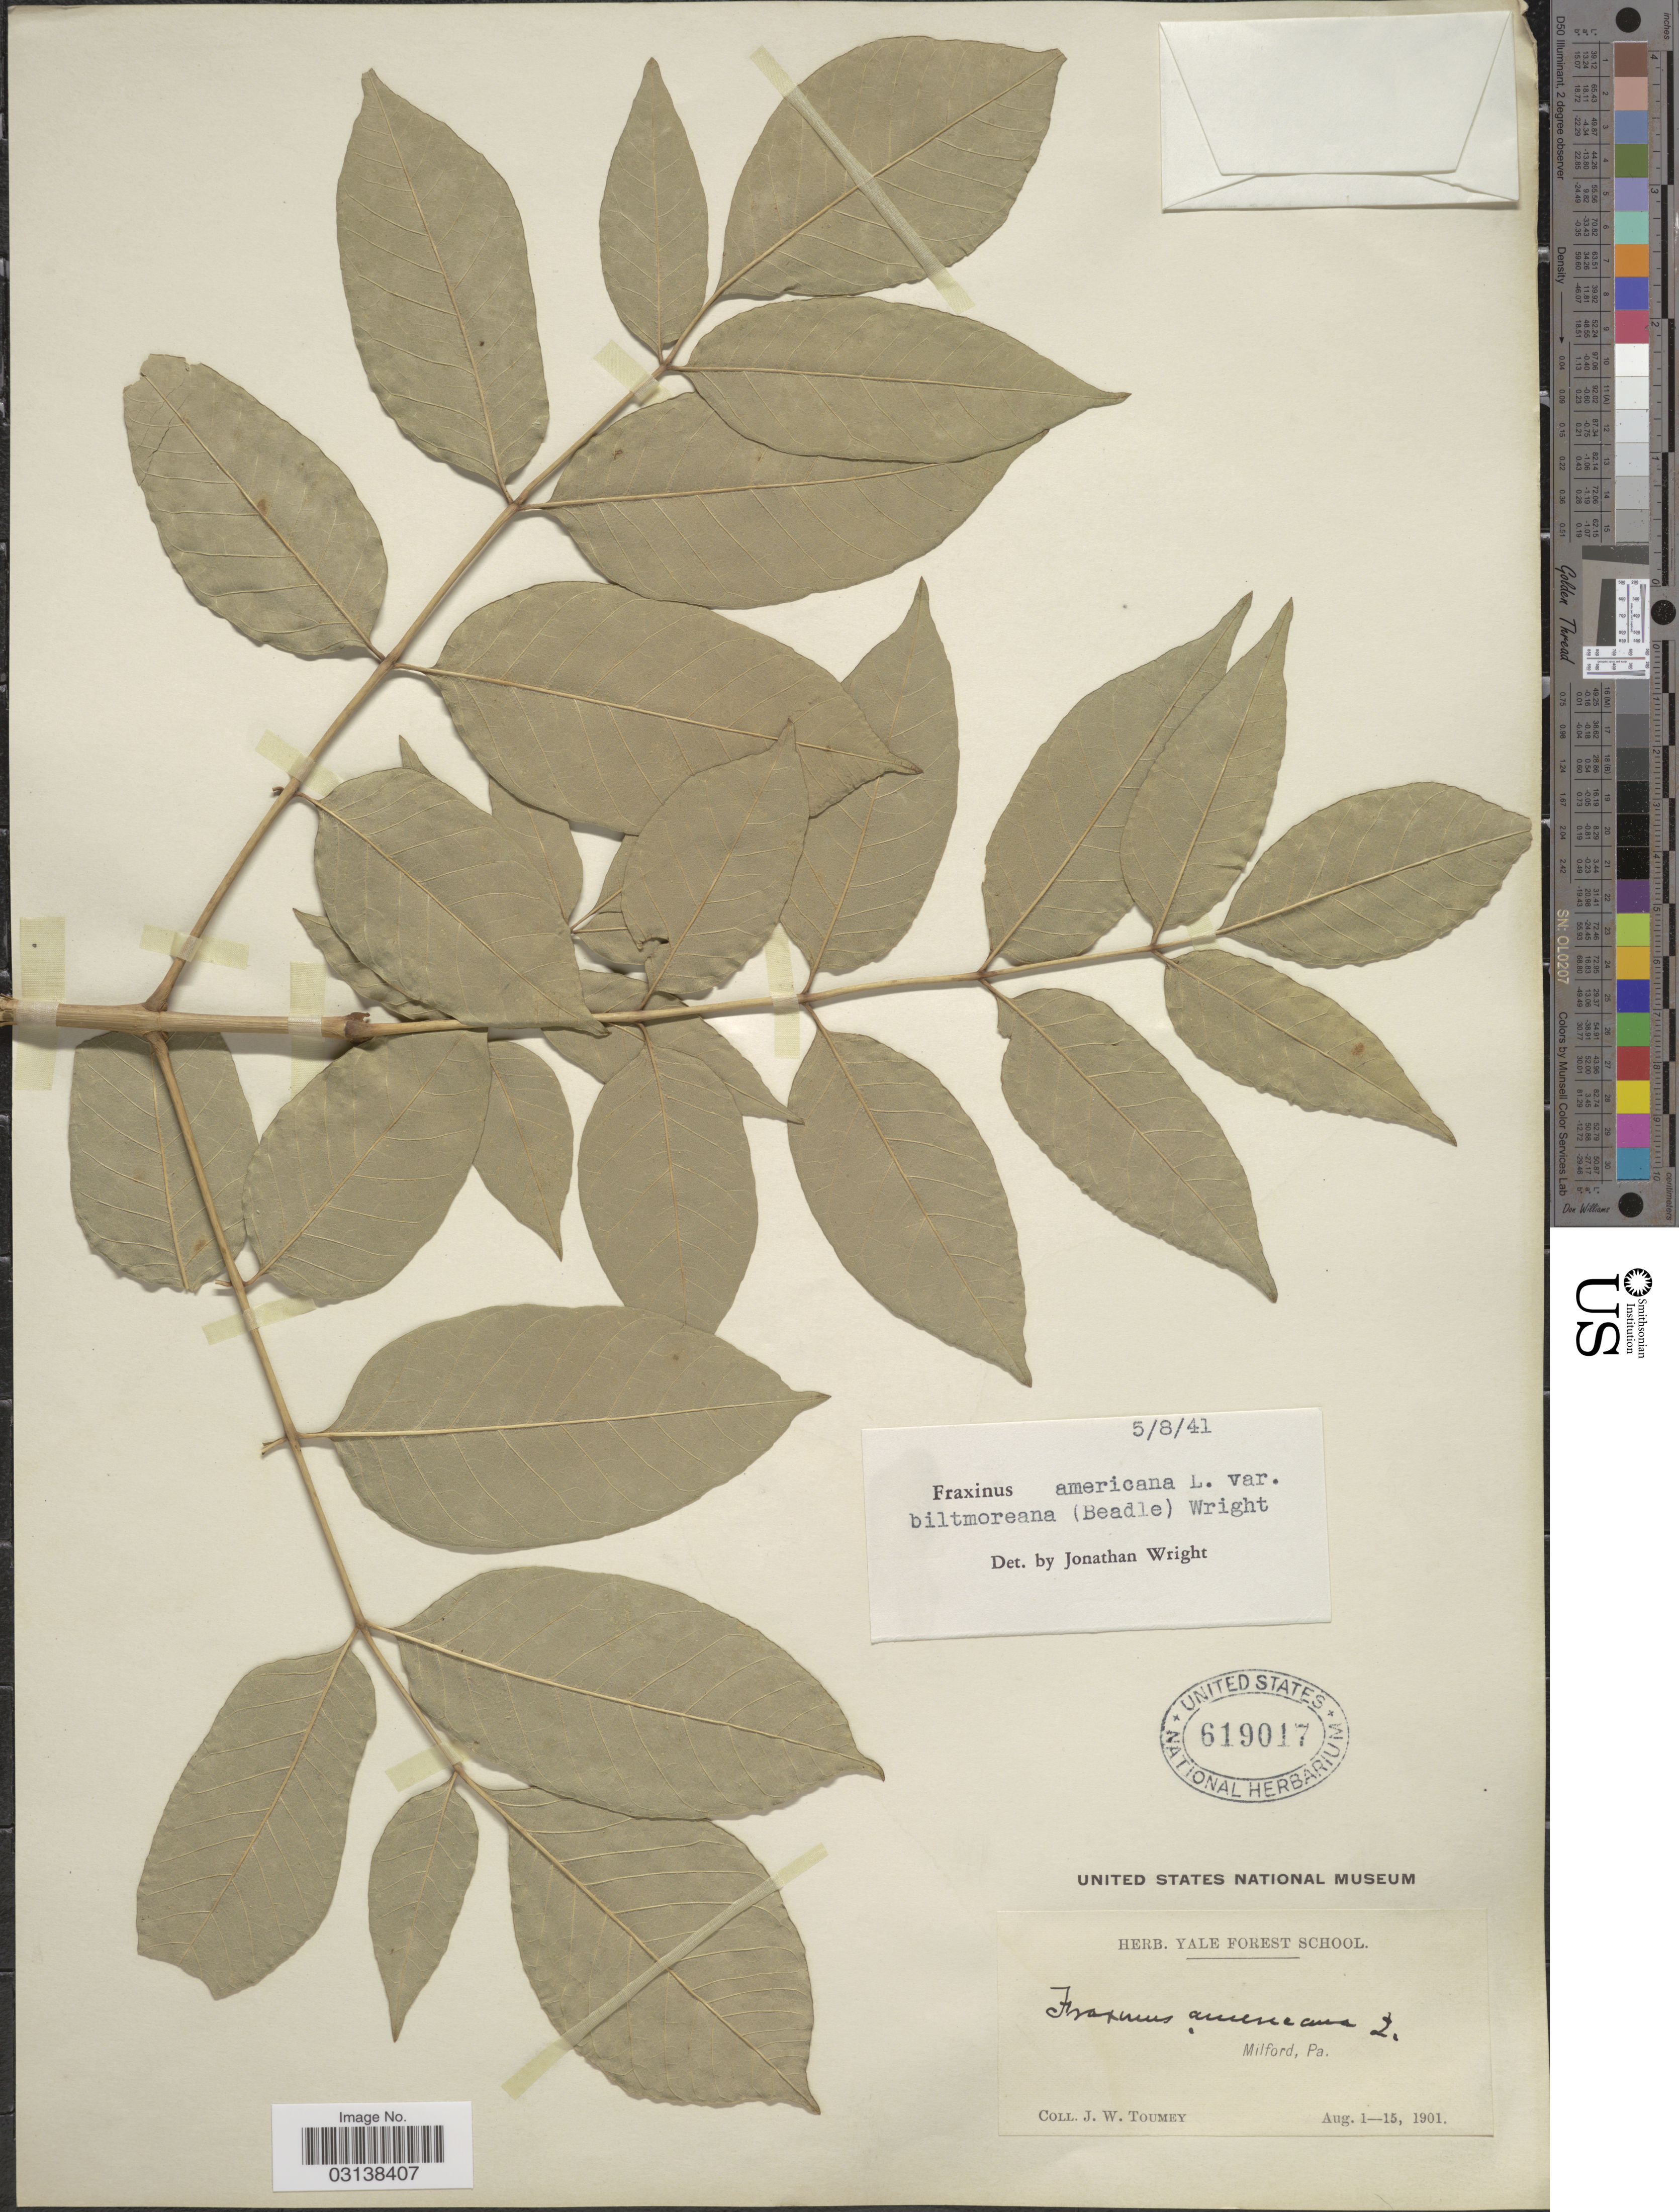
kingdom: Plantae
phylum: Tracheophyta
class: Magnoliopsida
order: Lamiales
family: Oleaceae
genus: Fraxinus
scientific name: Fraxinus americana var. biltmoreana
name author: (Beadle) J.W. Wright ex Fernald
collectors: J. W. Toumey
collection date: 1901-08-01/1901-08-15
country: United States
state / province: Pennsylvania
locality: Milford, Pa.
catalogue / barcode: US 619017